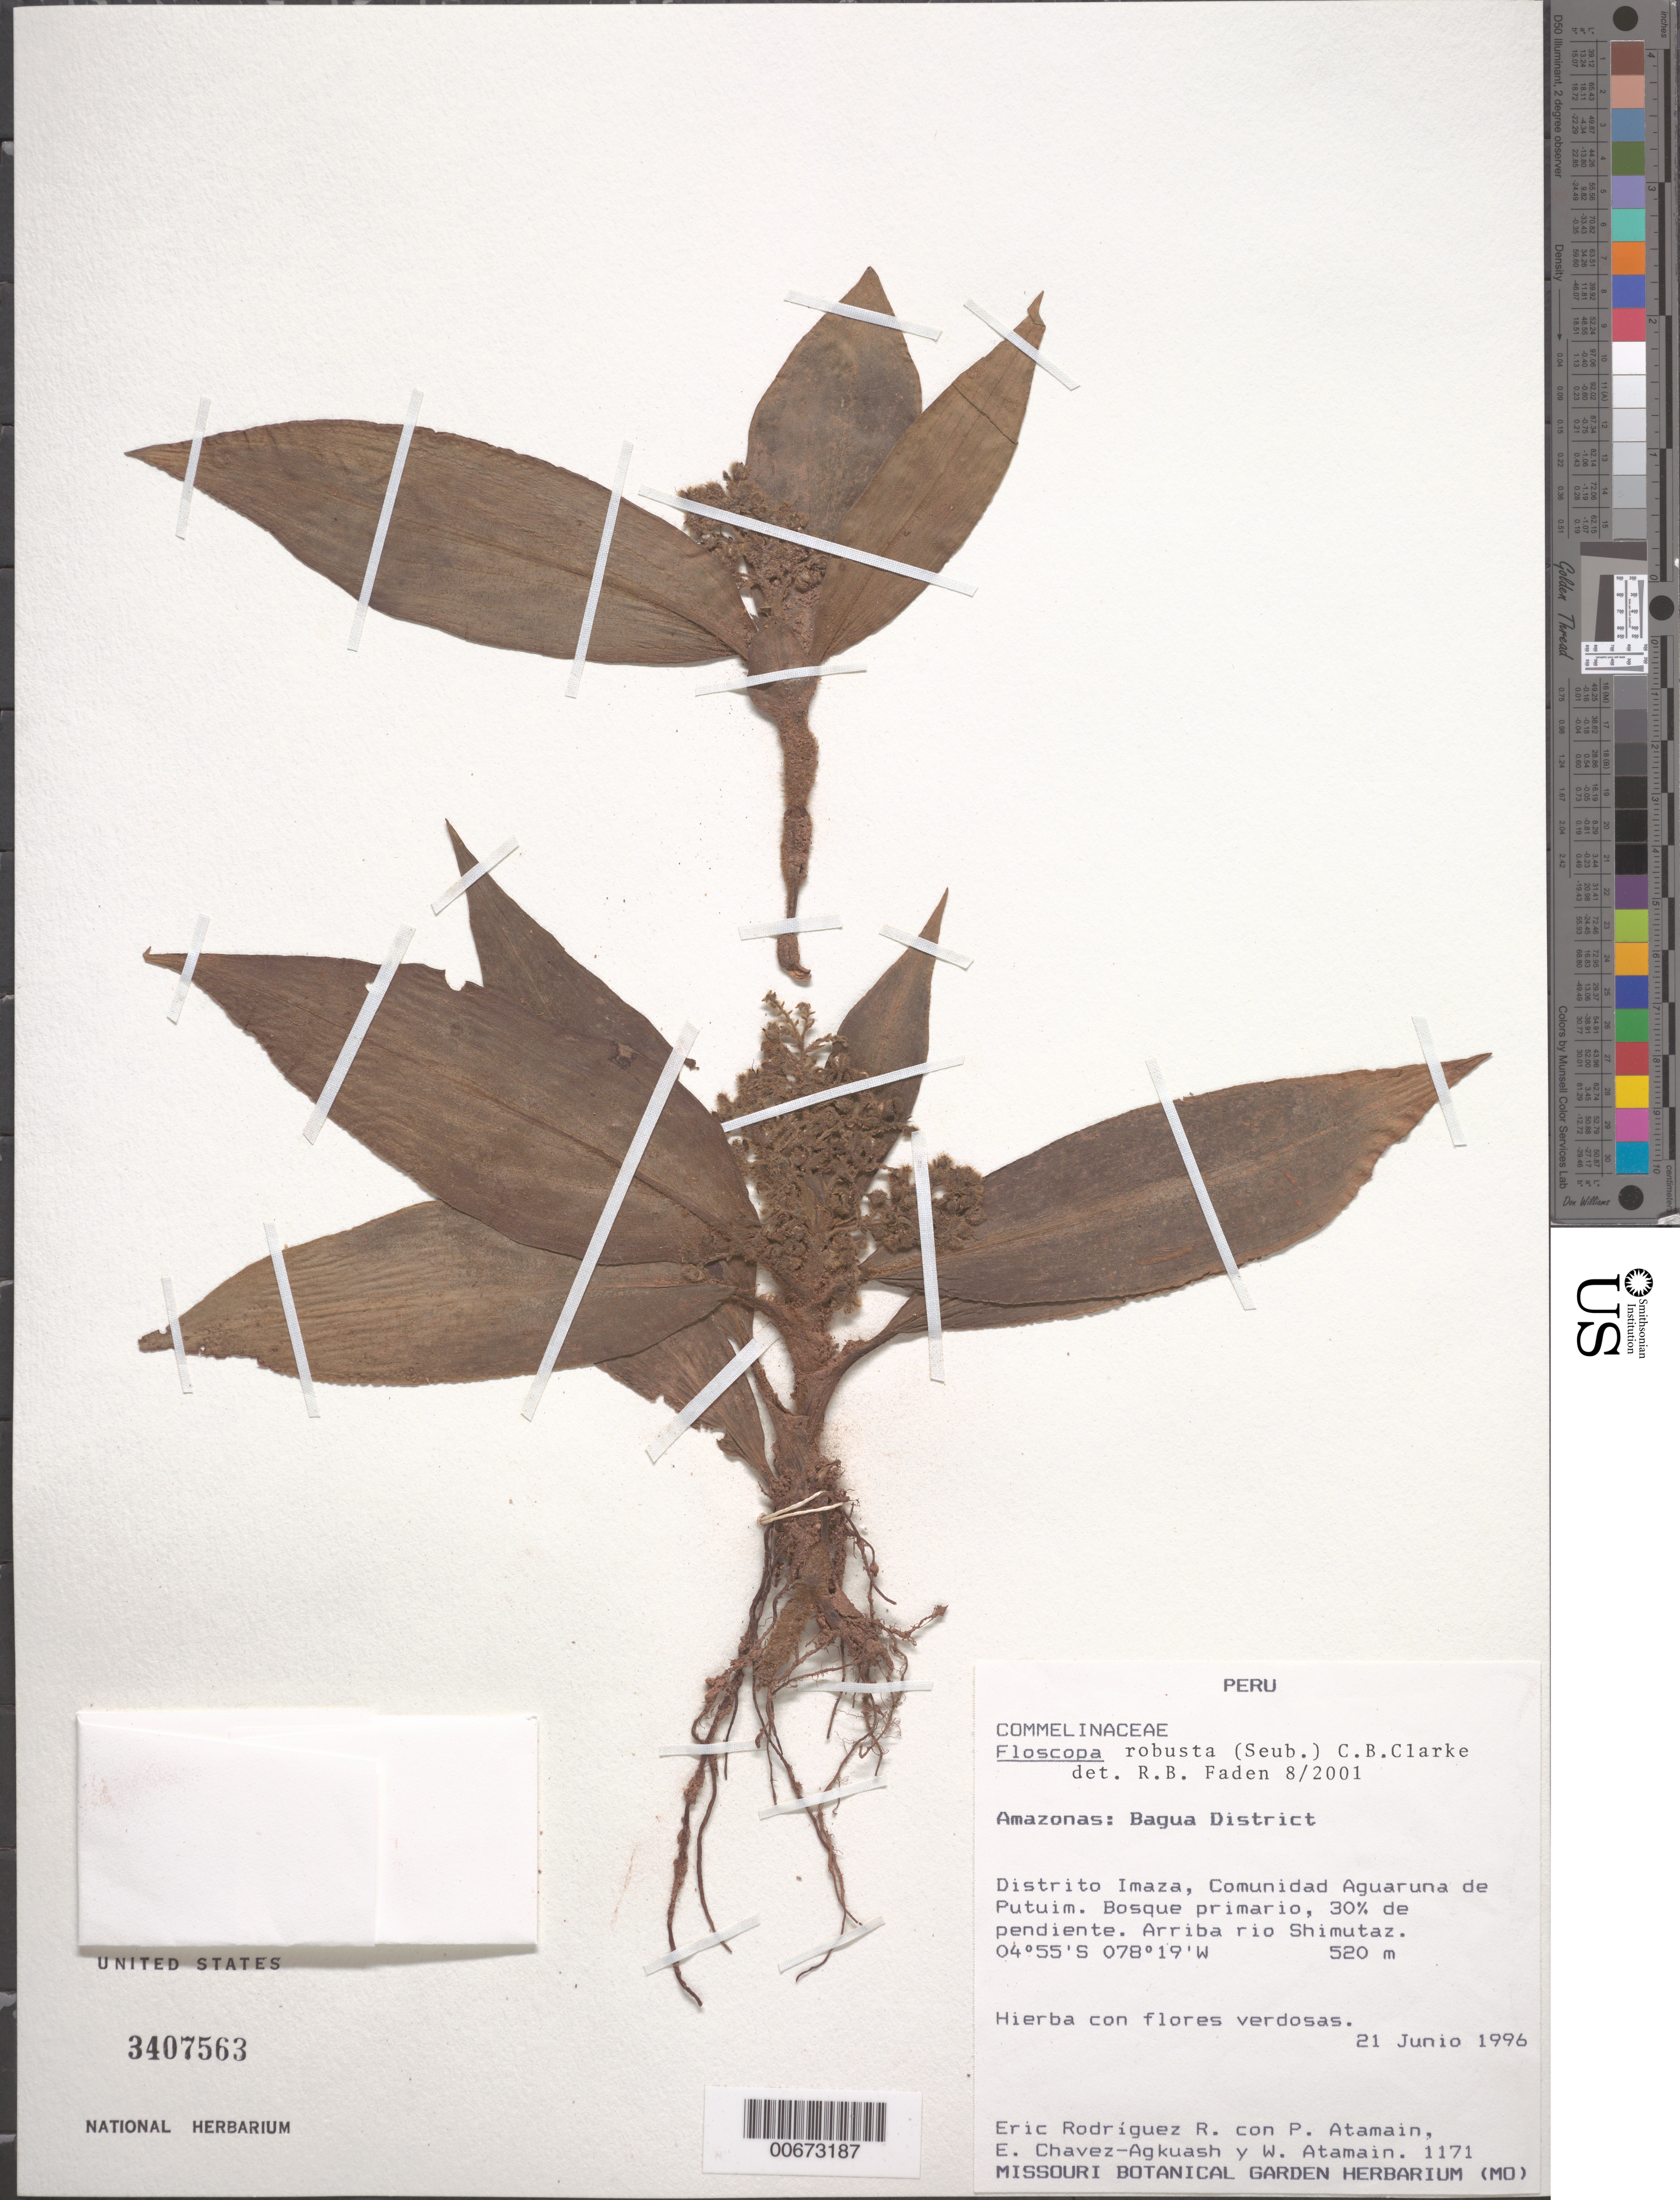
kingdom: Plantae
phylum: Tracheophyta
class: Liliopsida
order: Commelinales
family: Commelinaceae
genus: Floscopa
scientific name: Floscopa robusta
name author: (Seub.) C.B. Clarke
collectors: E. F. Rodrignez R., P. Atamain, E. Chavez-Agkuash & W. Atamain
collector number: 1171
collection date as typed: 21 Jun 1996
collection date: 1996-06-21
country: Peru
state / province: Amazonas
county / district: Bagua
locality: Imaza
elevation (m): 520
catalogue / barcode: US 3407563